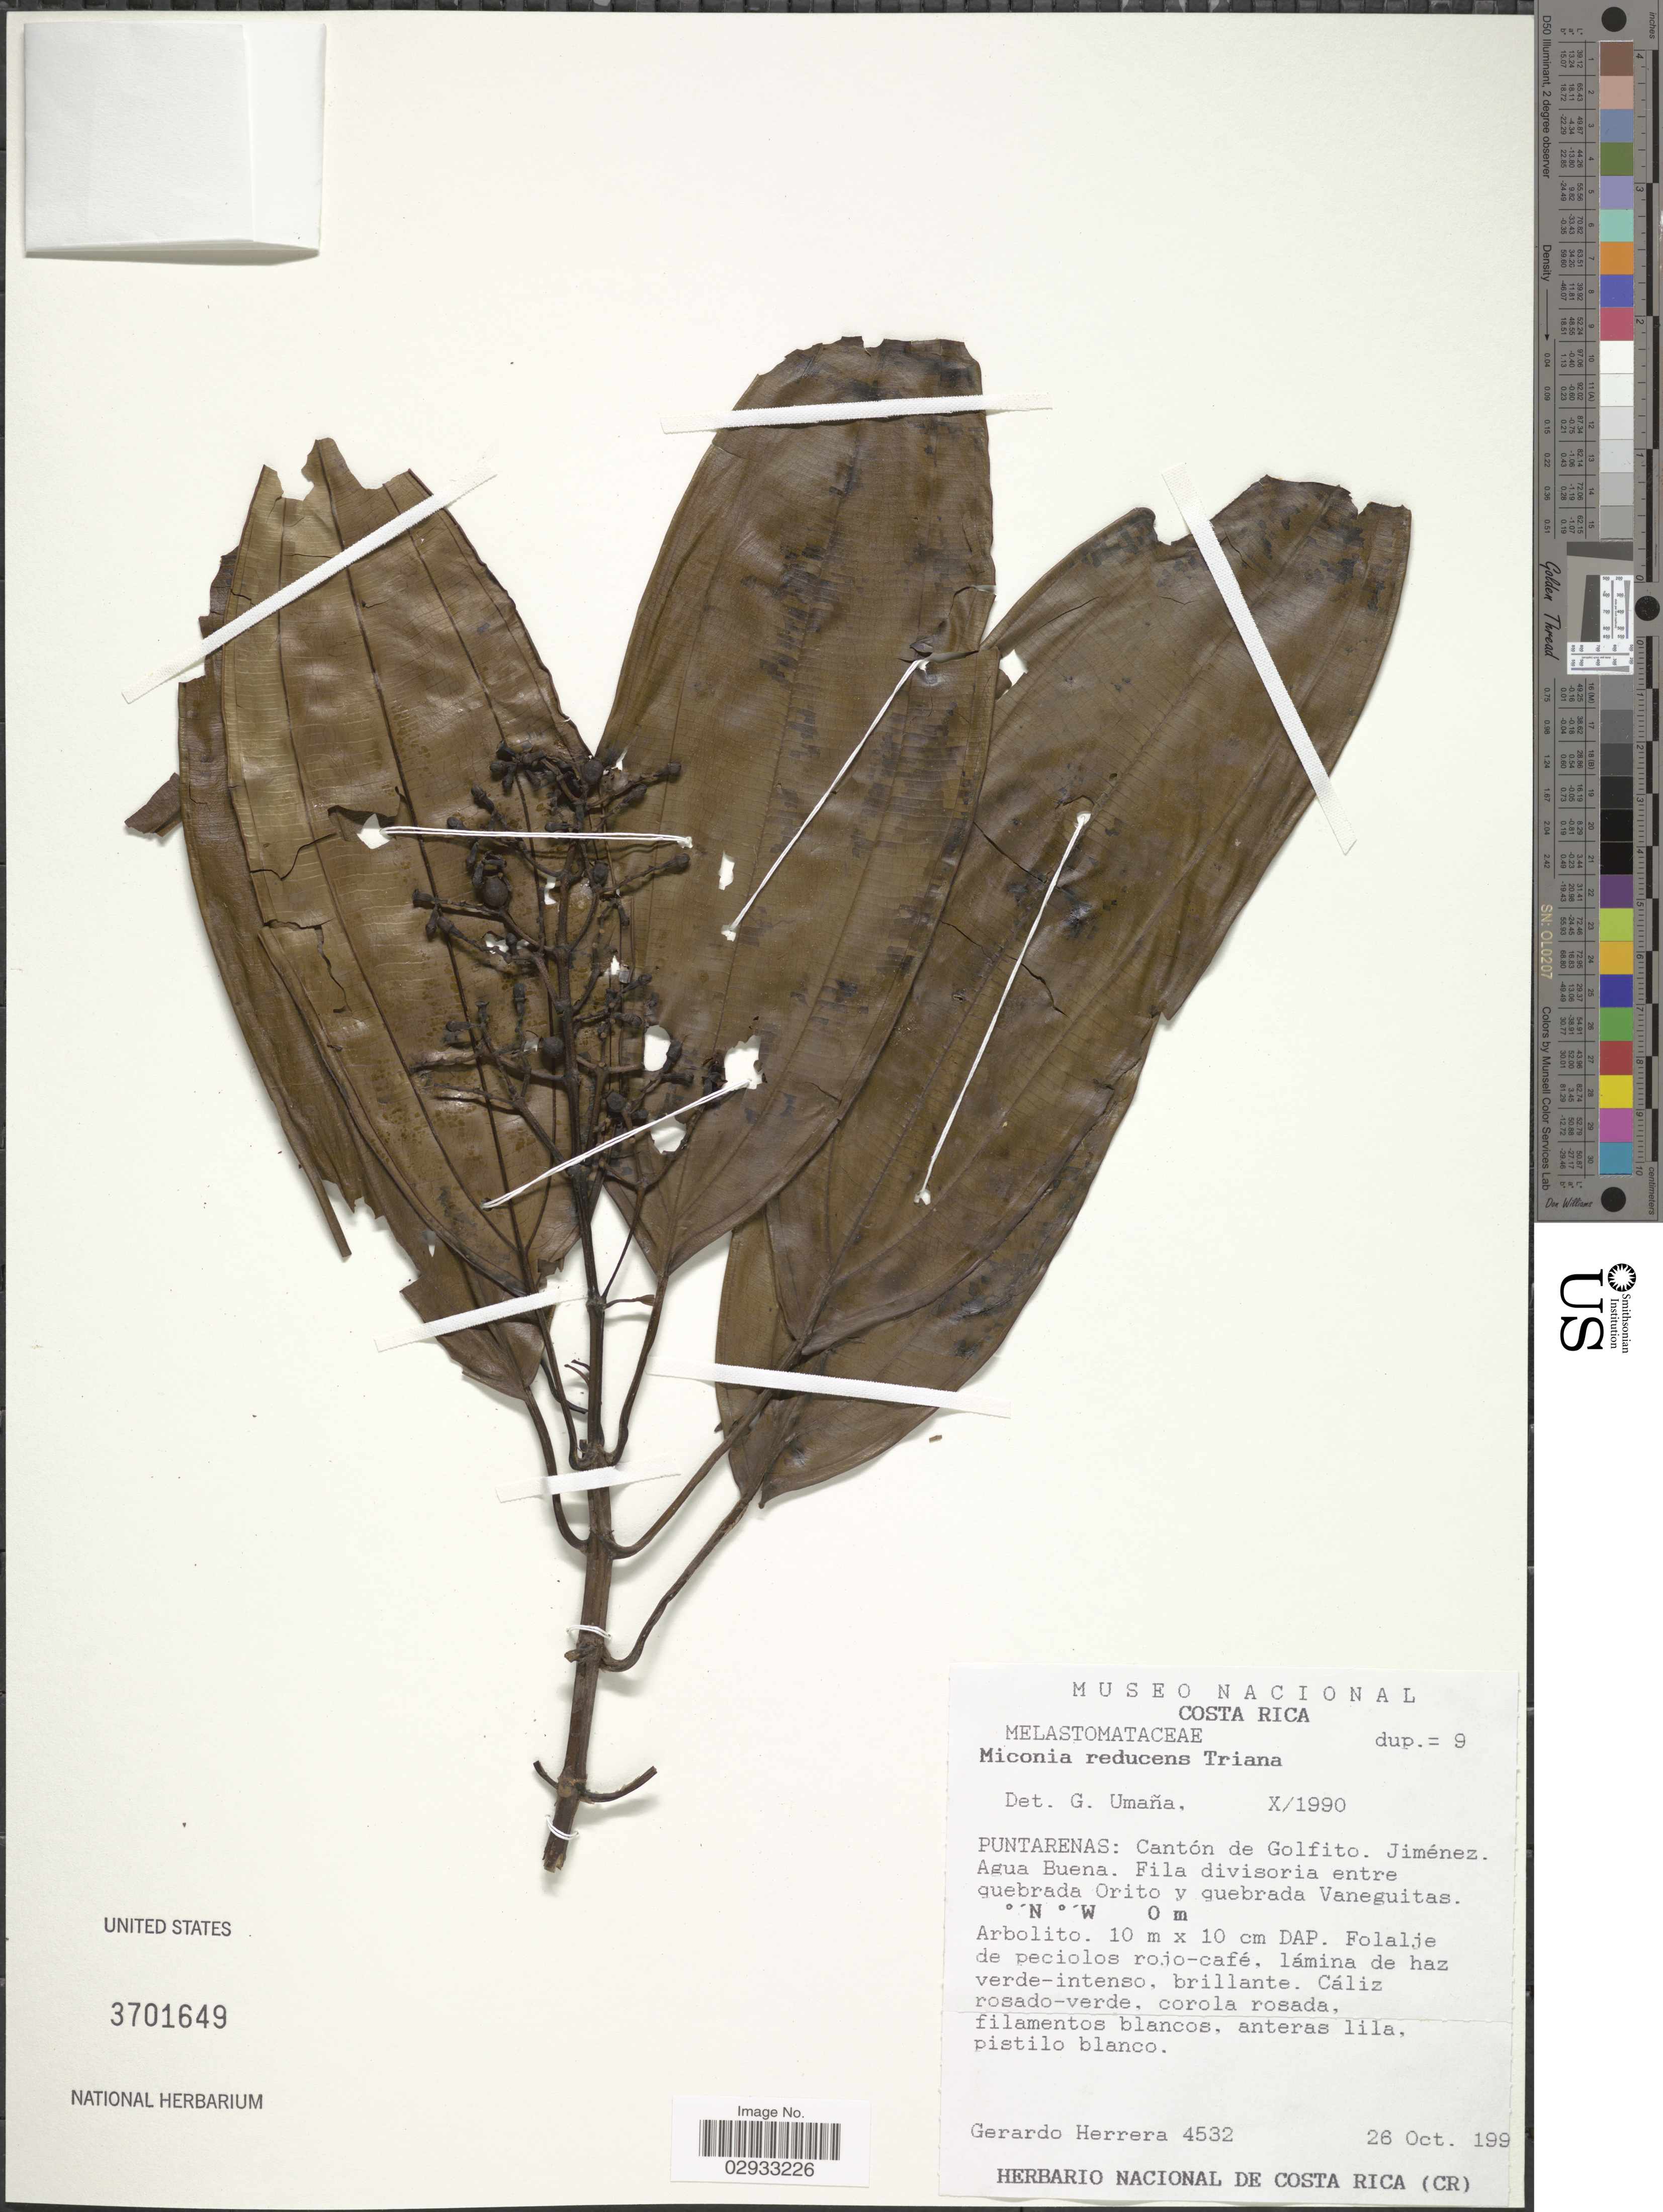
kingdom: Plantae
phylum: Tracheophyta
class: Magnoliopsida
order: Myrtales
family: Melastomataceae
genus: Miconia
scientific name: Miconia reducens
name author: Triana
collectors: G. Herrera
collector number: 4532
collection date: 1990-10-26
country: Costa Rica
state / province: Puntarenas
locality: Cantón de Golfito. Jiménez. Agua Buena. Fila divisoria entre quebrada Orito y quebrada Vaneguitas.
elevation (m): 0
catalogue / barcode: US 3701649